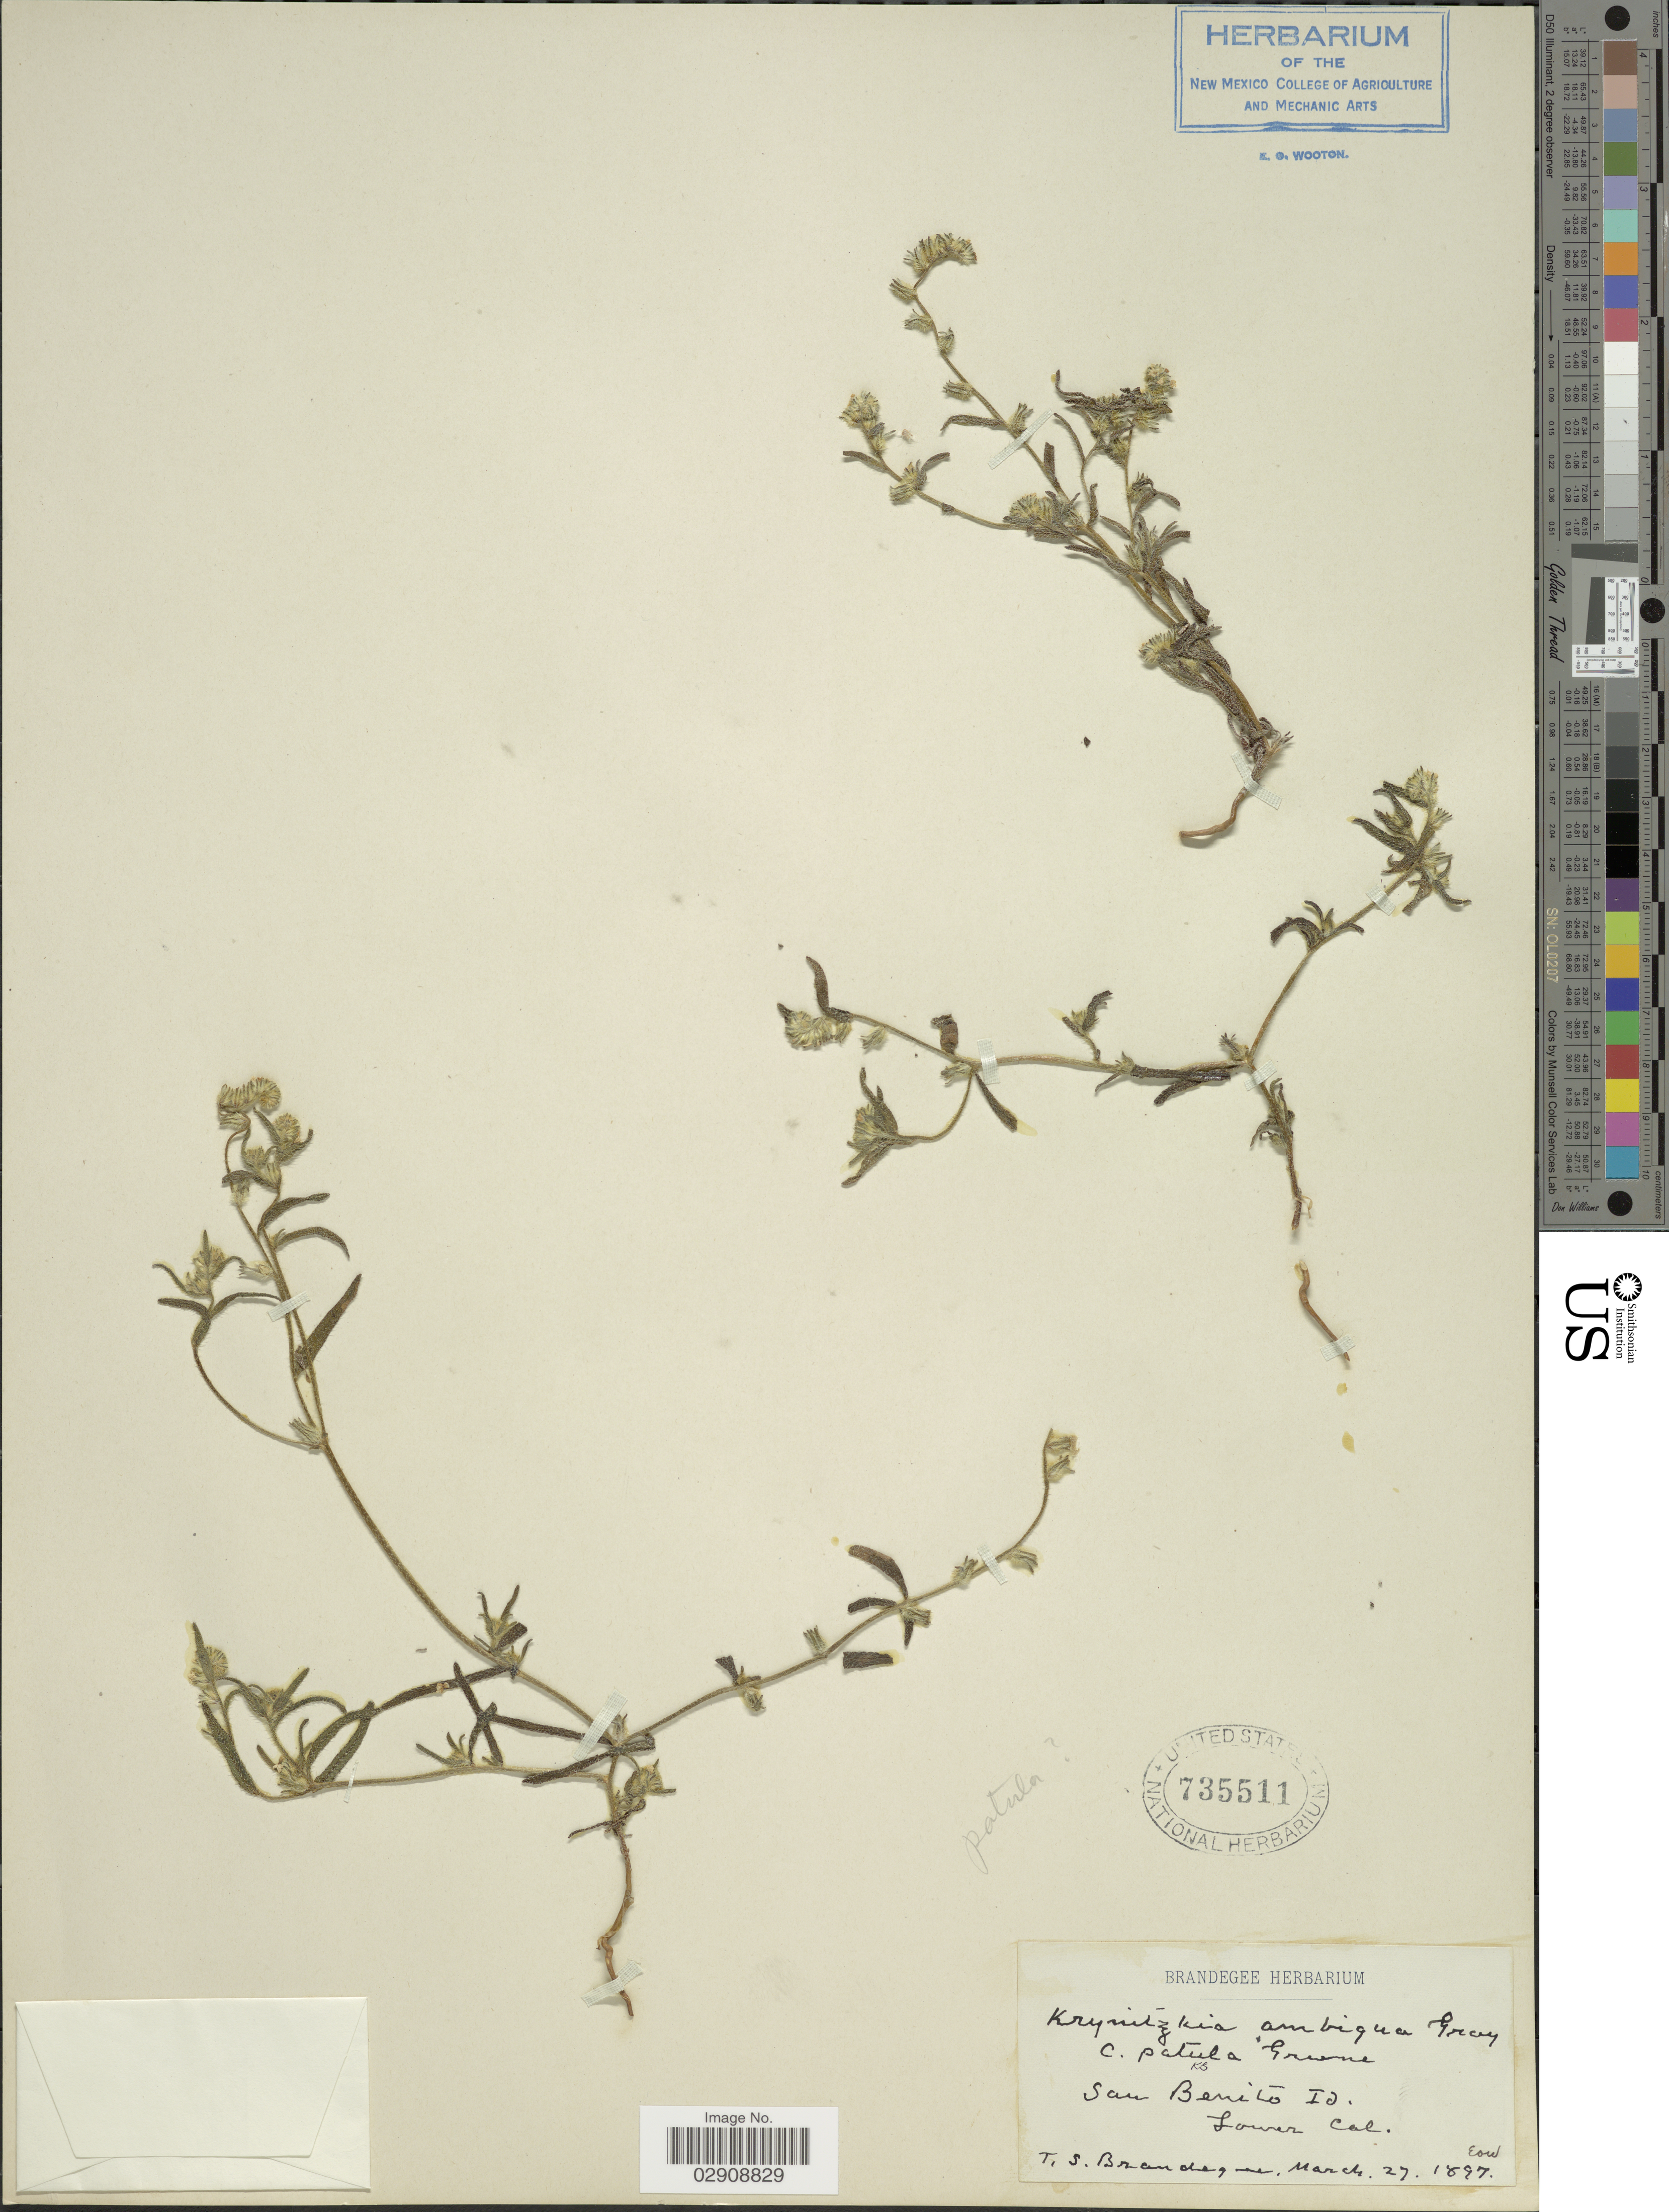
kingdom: Plantae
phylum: Tracheophyta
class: Magnoliopsida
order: Boraginales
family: Boraginaceae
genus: Cryptantha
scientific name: Cryptantha patula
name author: Greene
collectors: T. S. Brandegee (herbarium)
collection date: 1897-03-27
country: Mexico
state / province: Baja California Norte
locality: San Benito Id. Lower Cal.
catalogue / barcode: US 735511